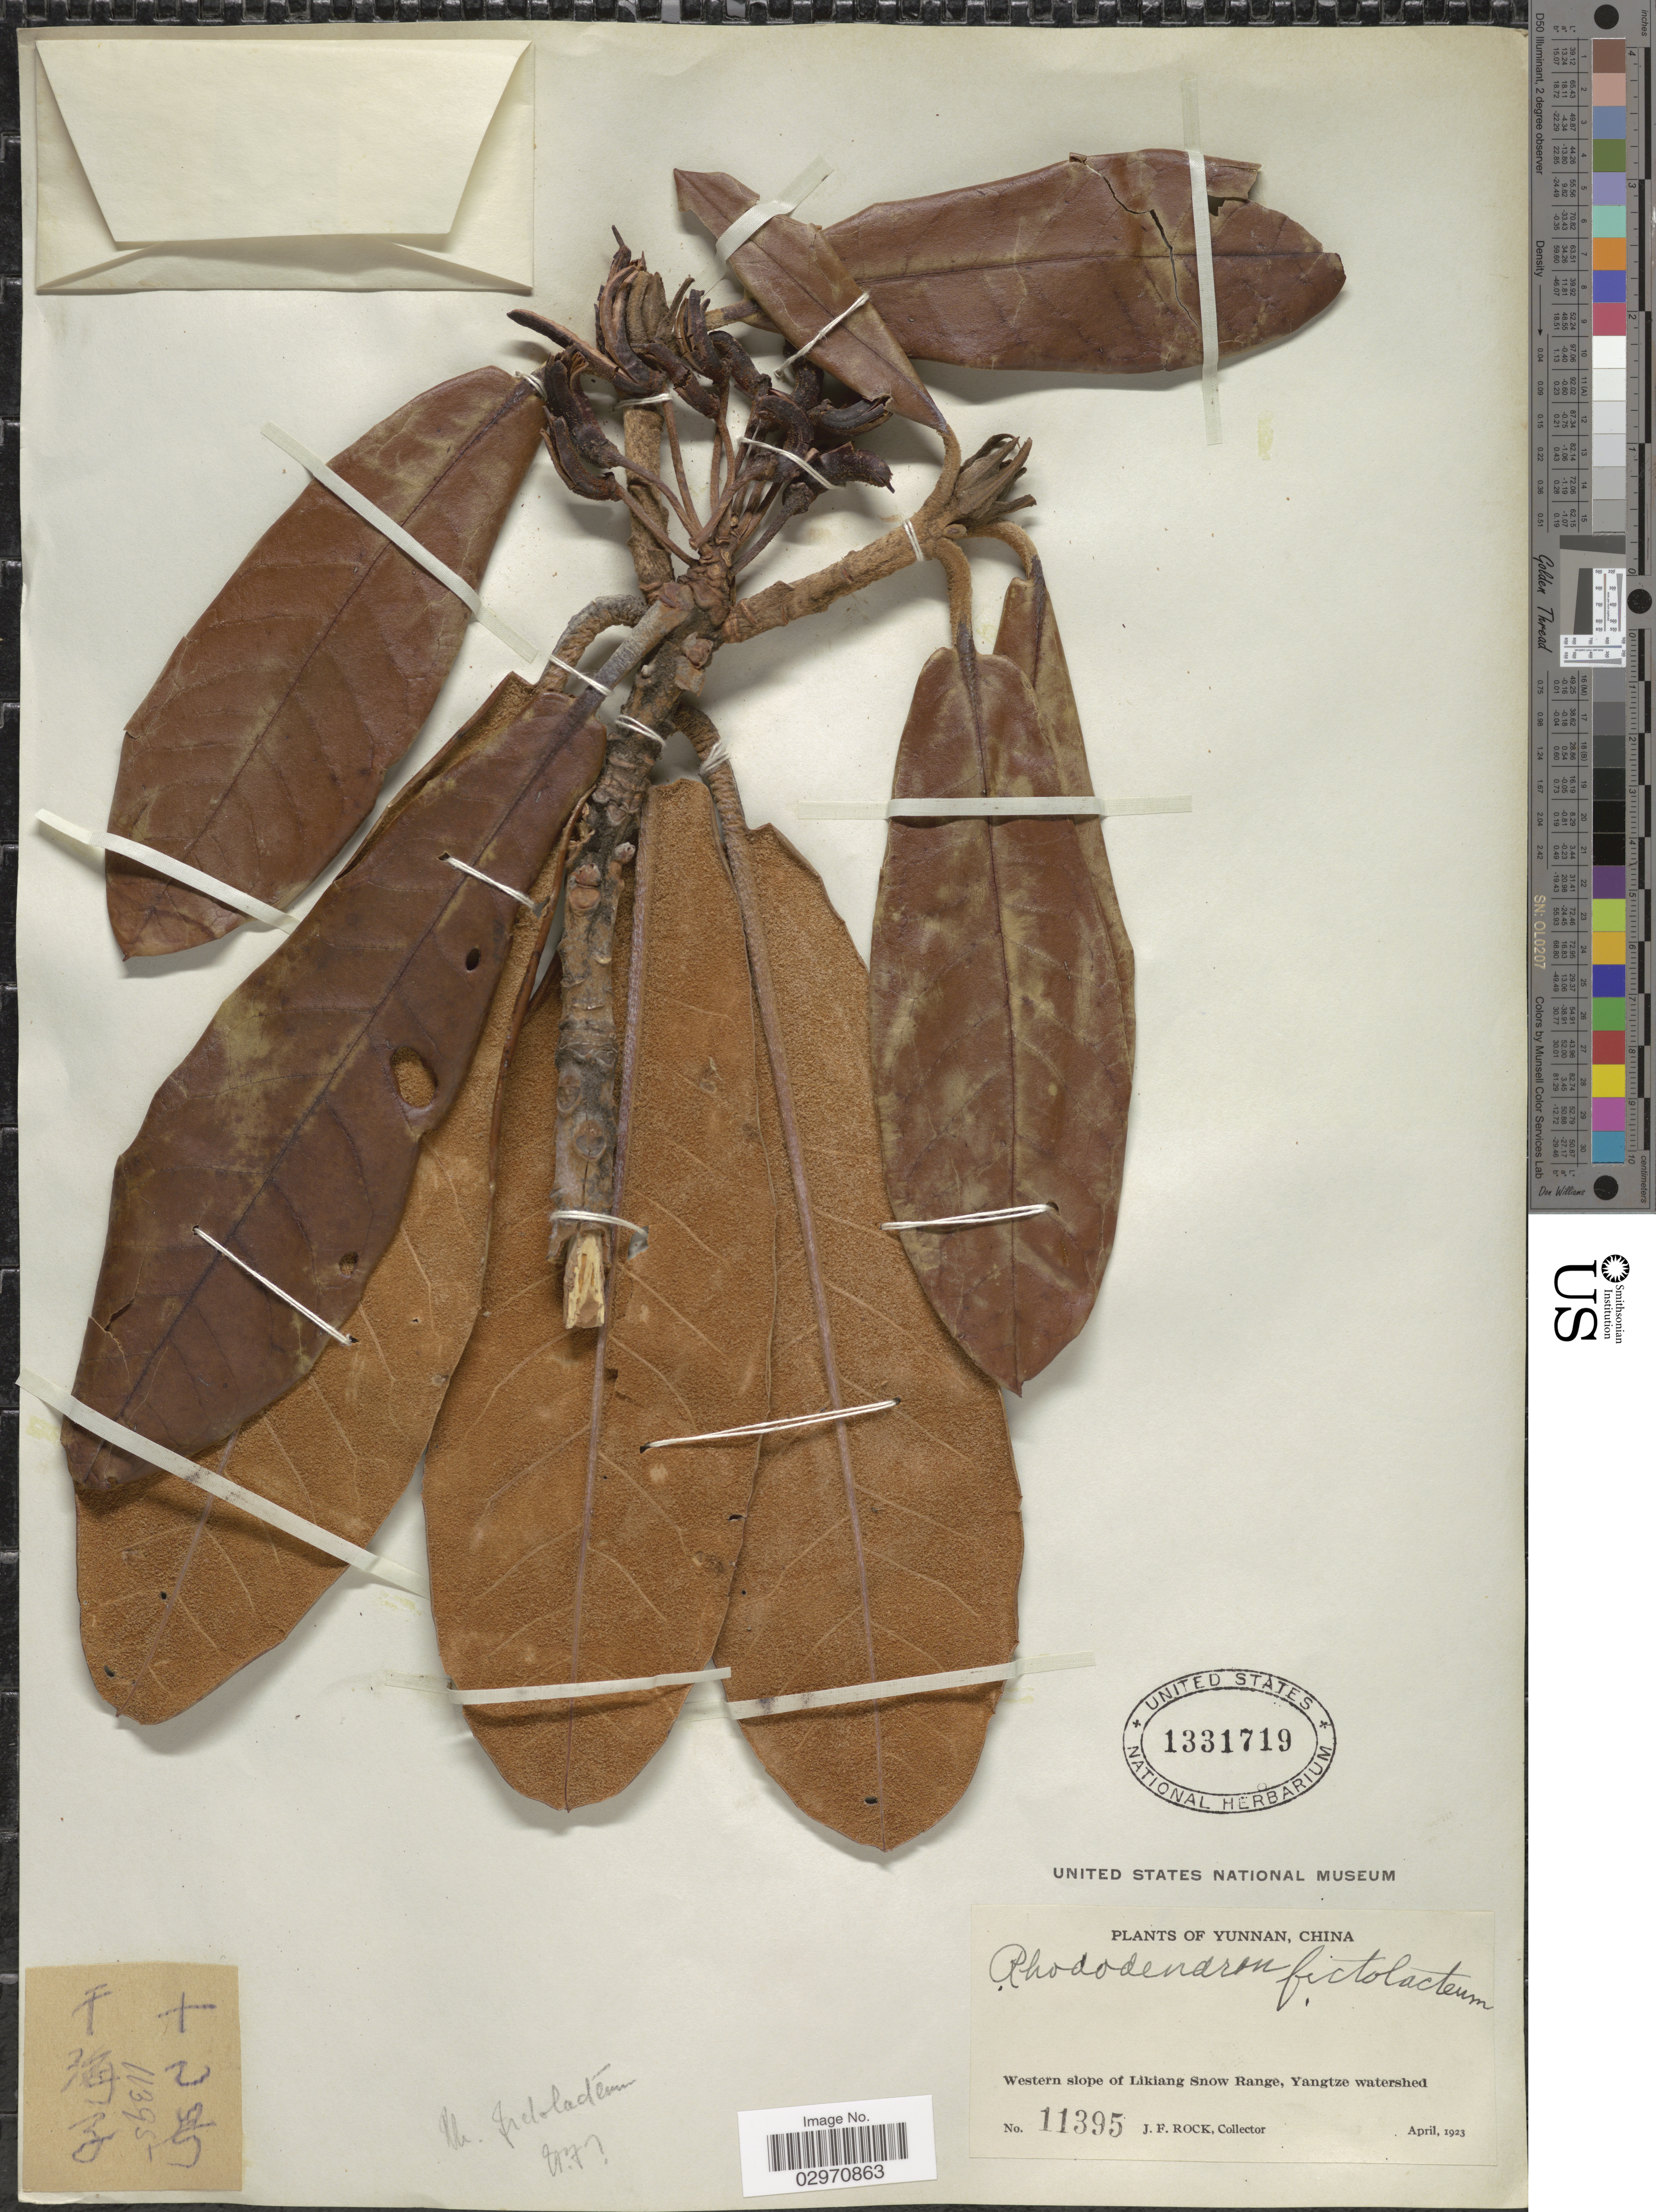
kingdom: Plantae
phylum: Tracheophyta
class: Magnoliopsida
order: Ericales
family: Ericaceae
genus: Rhododendron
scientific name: Rhododendron fictolacteum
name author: Balf. f.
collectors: J. Rock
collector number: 11395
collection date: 1923-04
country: China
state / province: Yunnan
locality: Western slope of Likiang Snow Range, Yangtze watershed.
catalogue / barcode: US 1331719